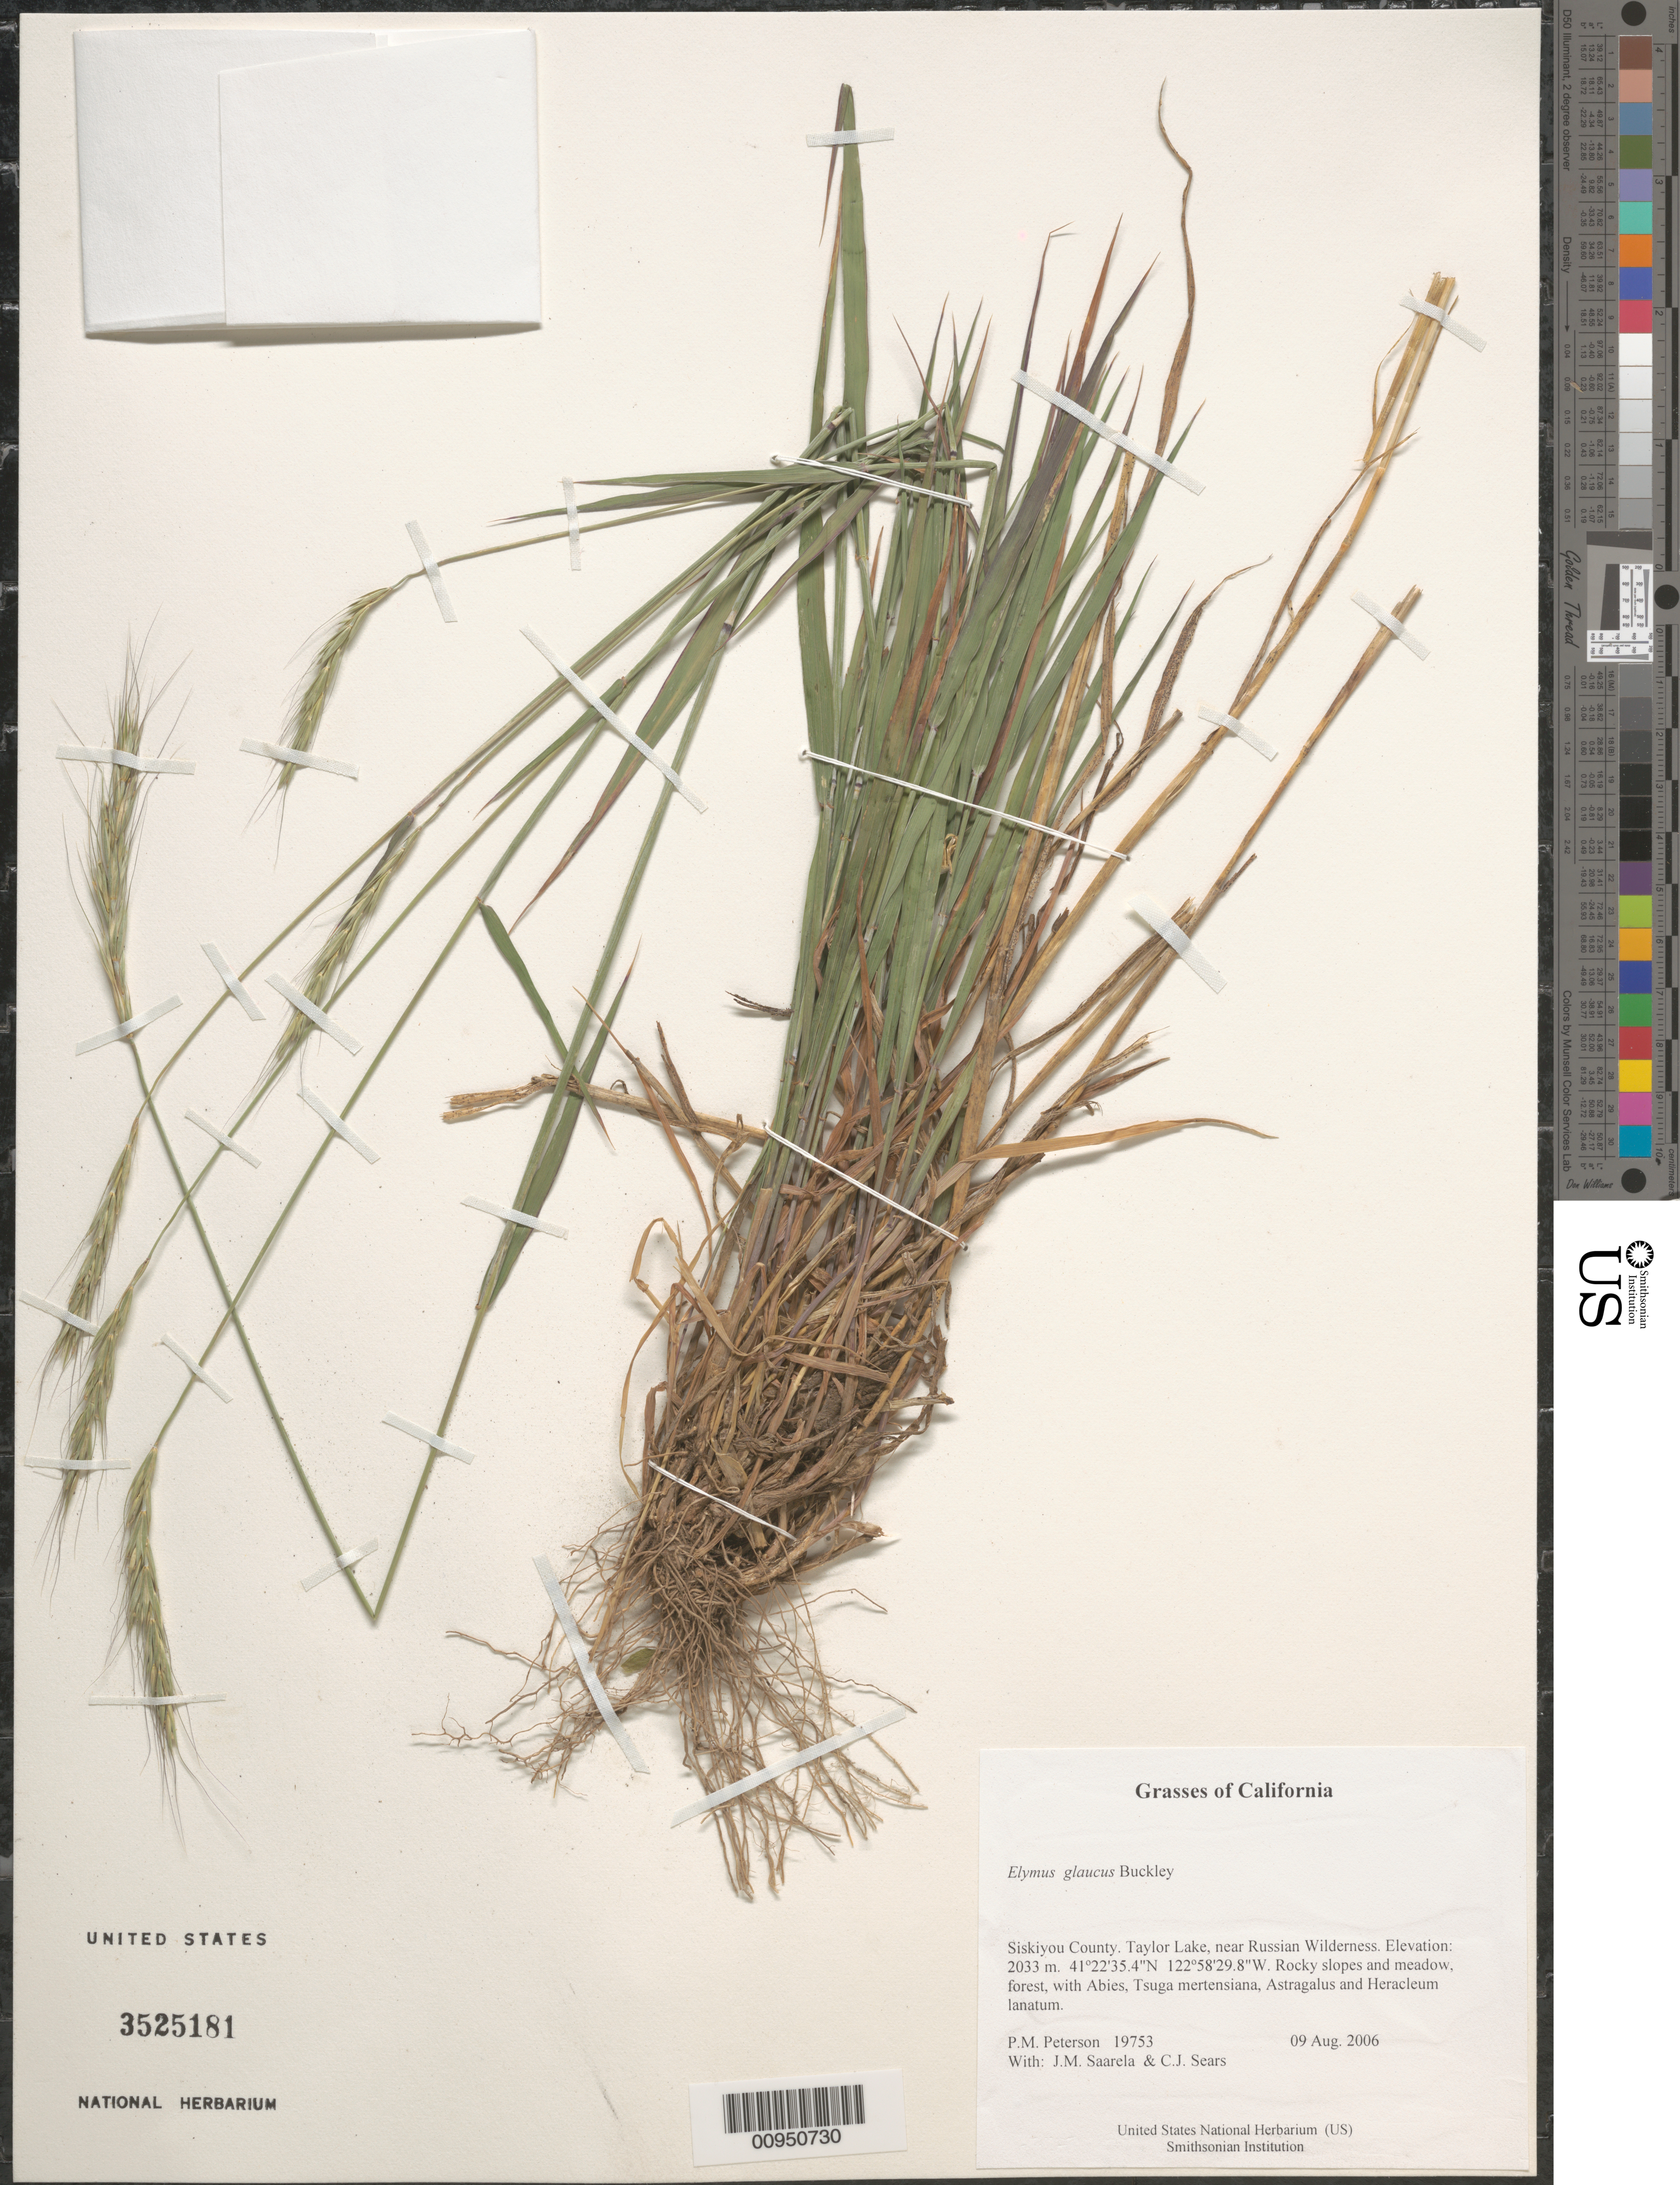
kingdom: Plantae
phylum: Tracheophyta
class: Liliopsida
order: Poales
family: Poaceae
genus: Elymus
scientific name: Elymus glaucus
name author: Buckley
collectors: P. M. Peterson, J. Saarela & C. Sears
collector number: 19753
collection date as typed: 09 Aug 2006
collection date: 2006-08-09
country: United States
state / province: California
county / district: Siskiyou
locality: Taylor Lake, near Russian Wilderness.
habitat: Rocky slopes and meadow, forest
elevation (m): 2033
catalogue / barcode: US 3525181